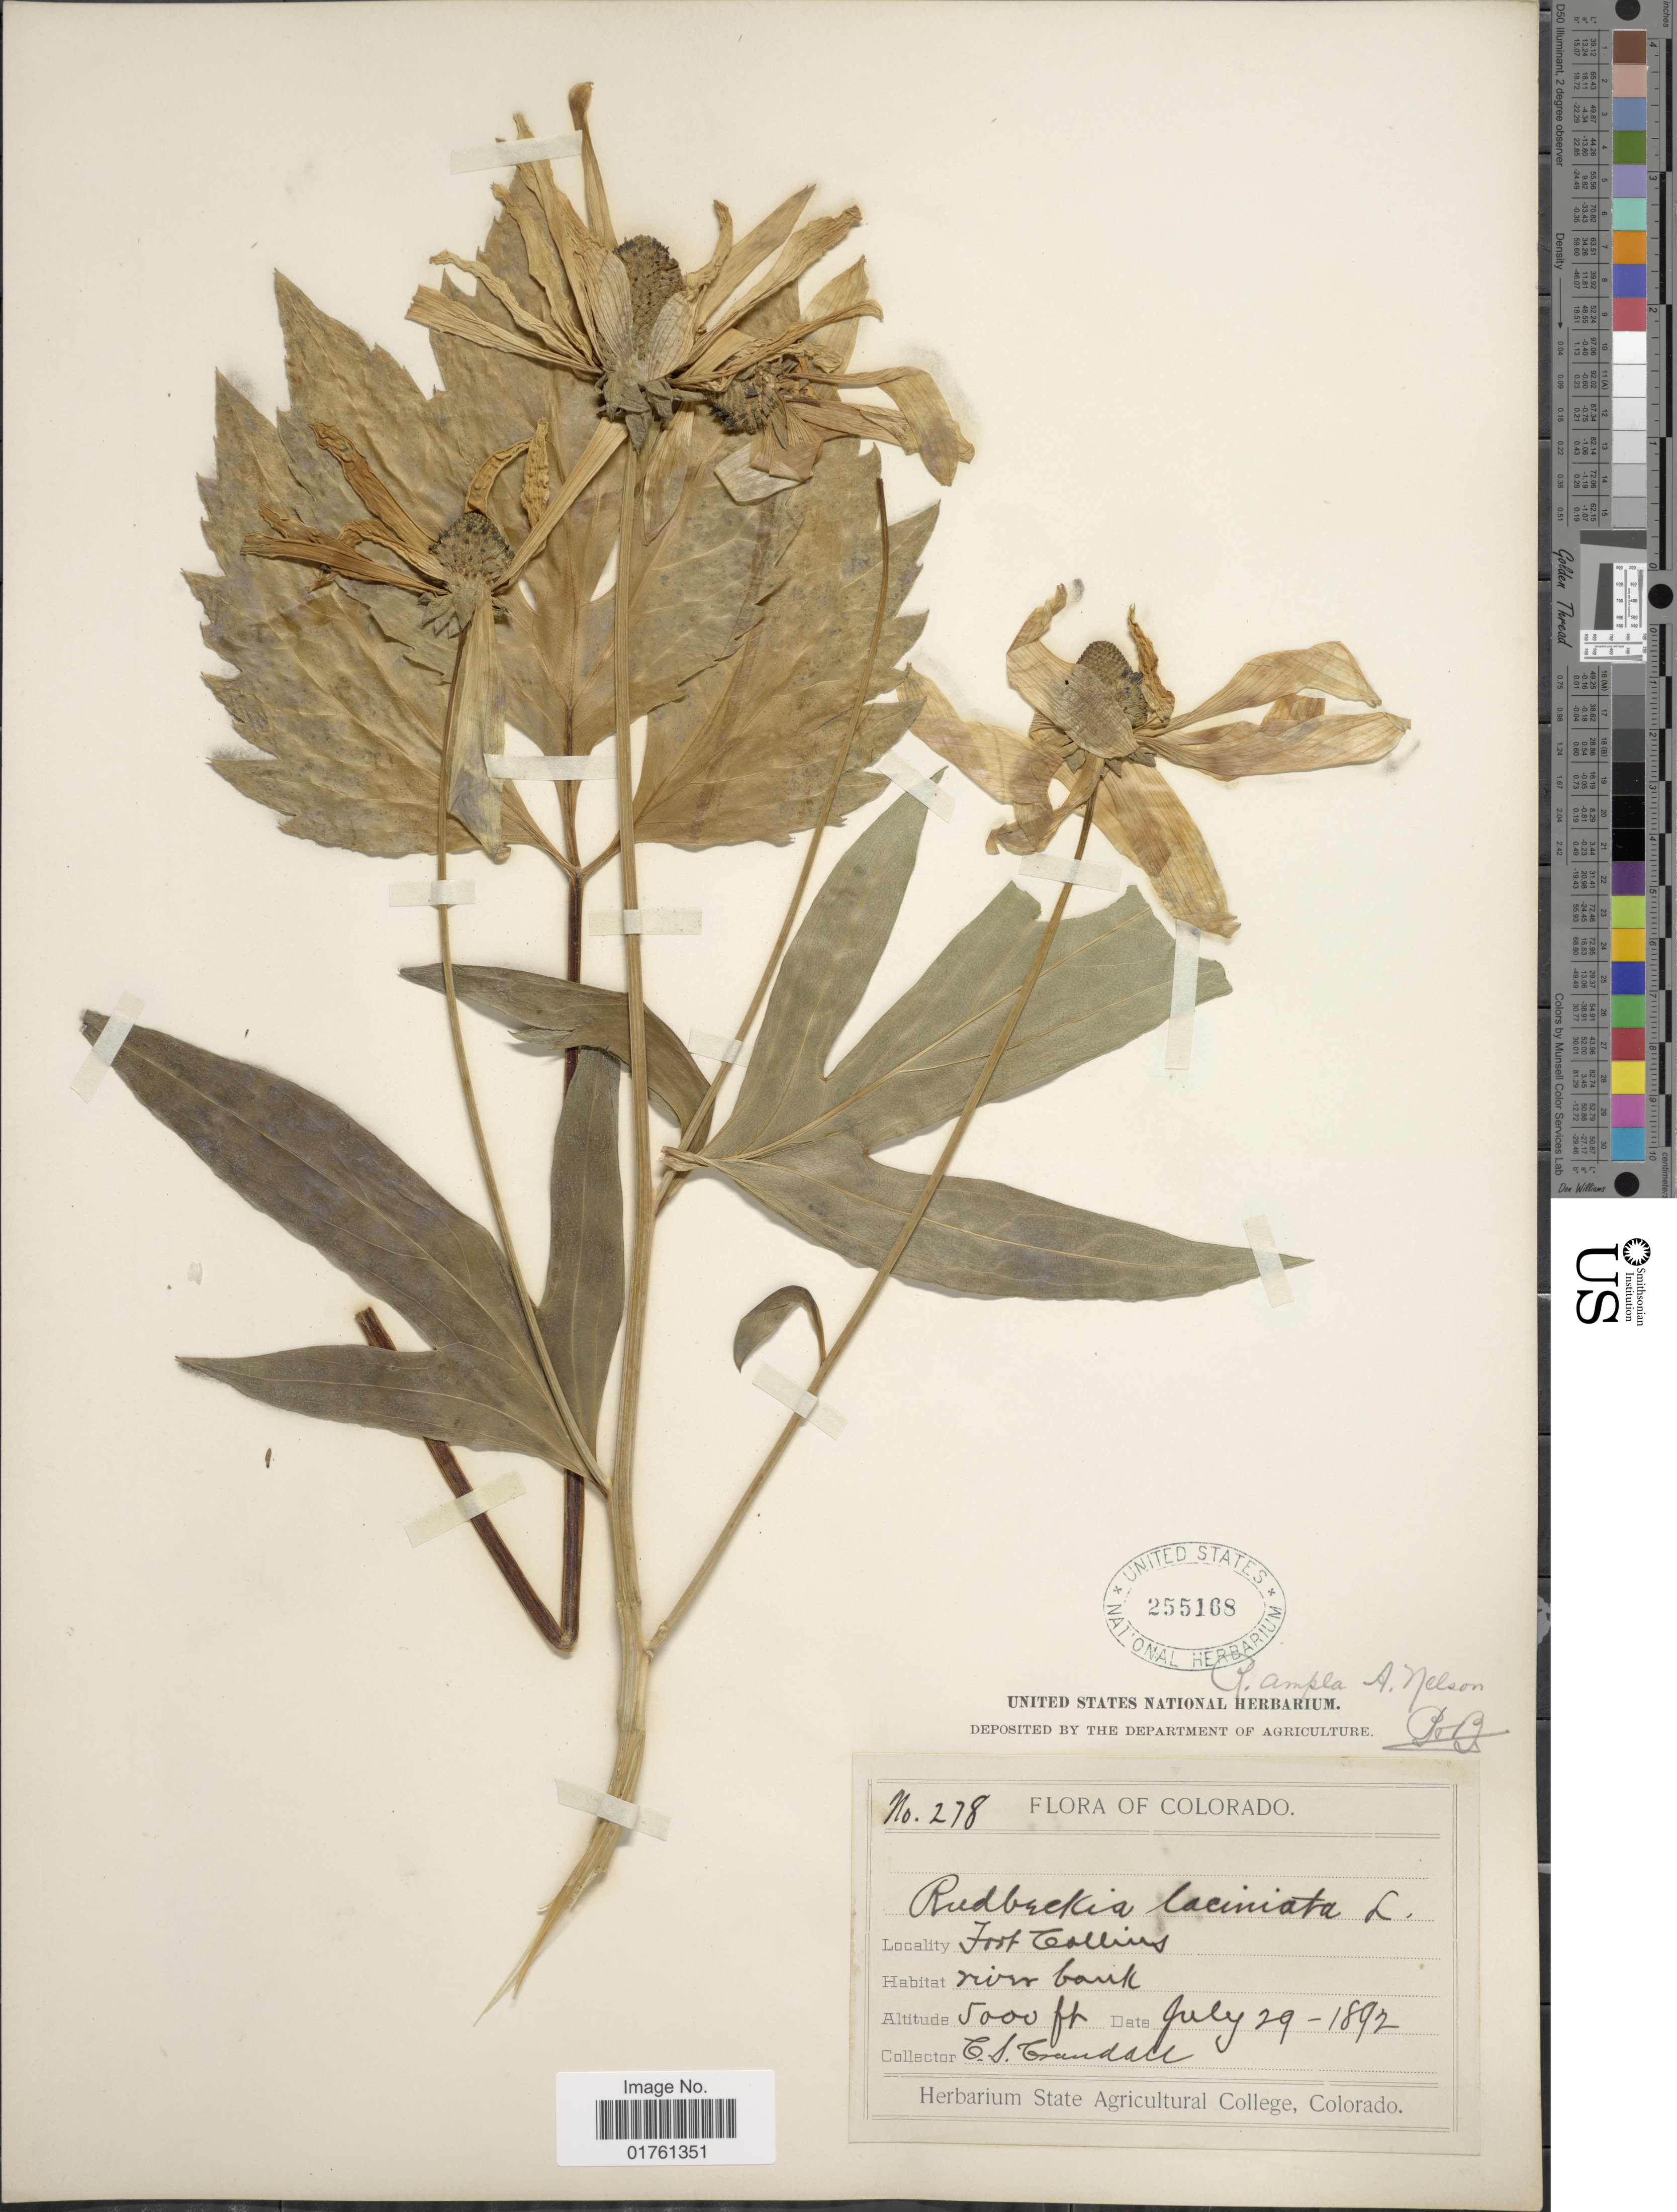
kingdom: Plantae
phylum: Tracheophyta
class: Magnoliopsida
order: Asterales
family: Asteraceae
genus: Rudbeckia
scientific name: Rudbeckia laciniata var. ampla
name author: (A. Nelson) Cronq.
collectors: C. Crandall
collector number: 278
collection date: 1892-07-29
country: United States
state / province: Colorado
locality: Foot Collins, river bank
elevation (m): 1524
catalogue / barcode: US 255168